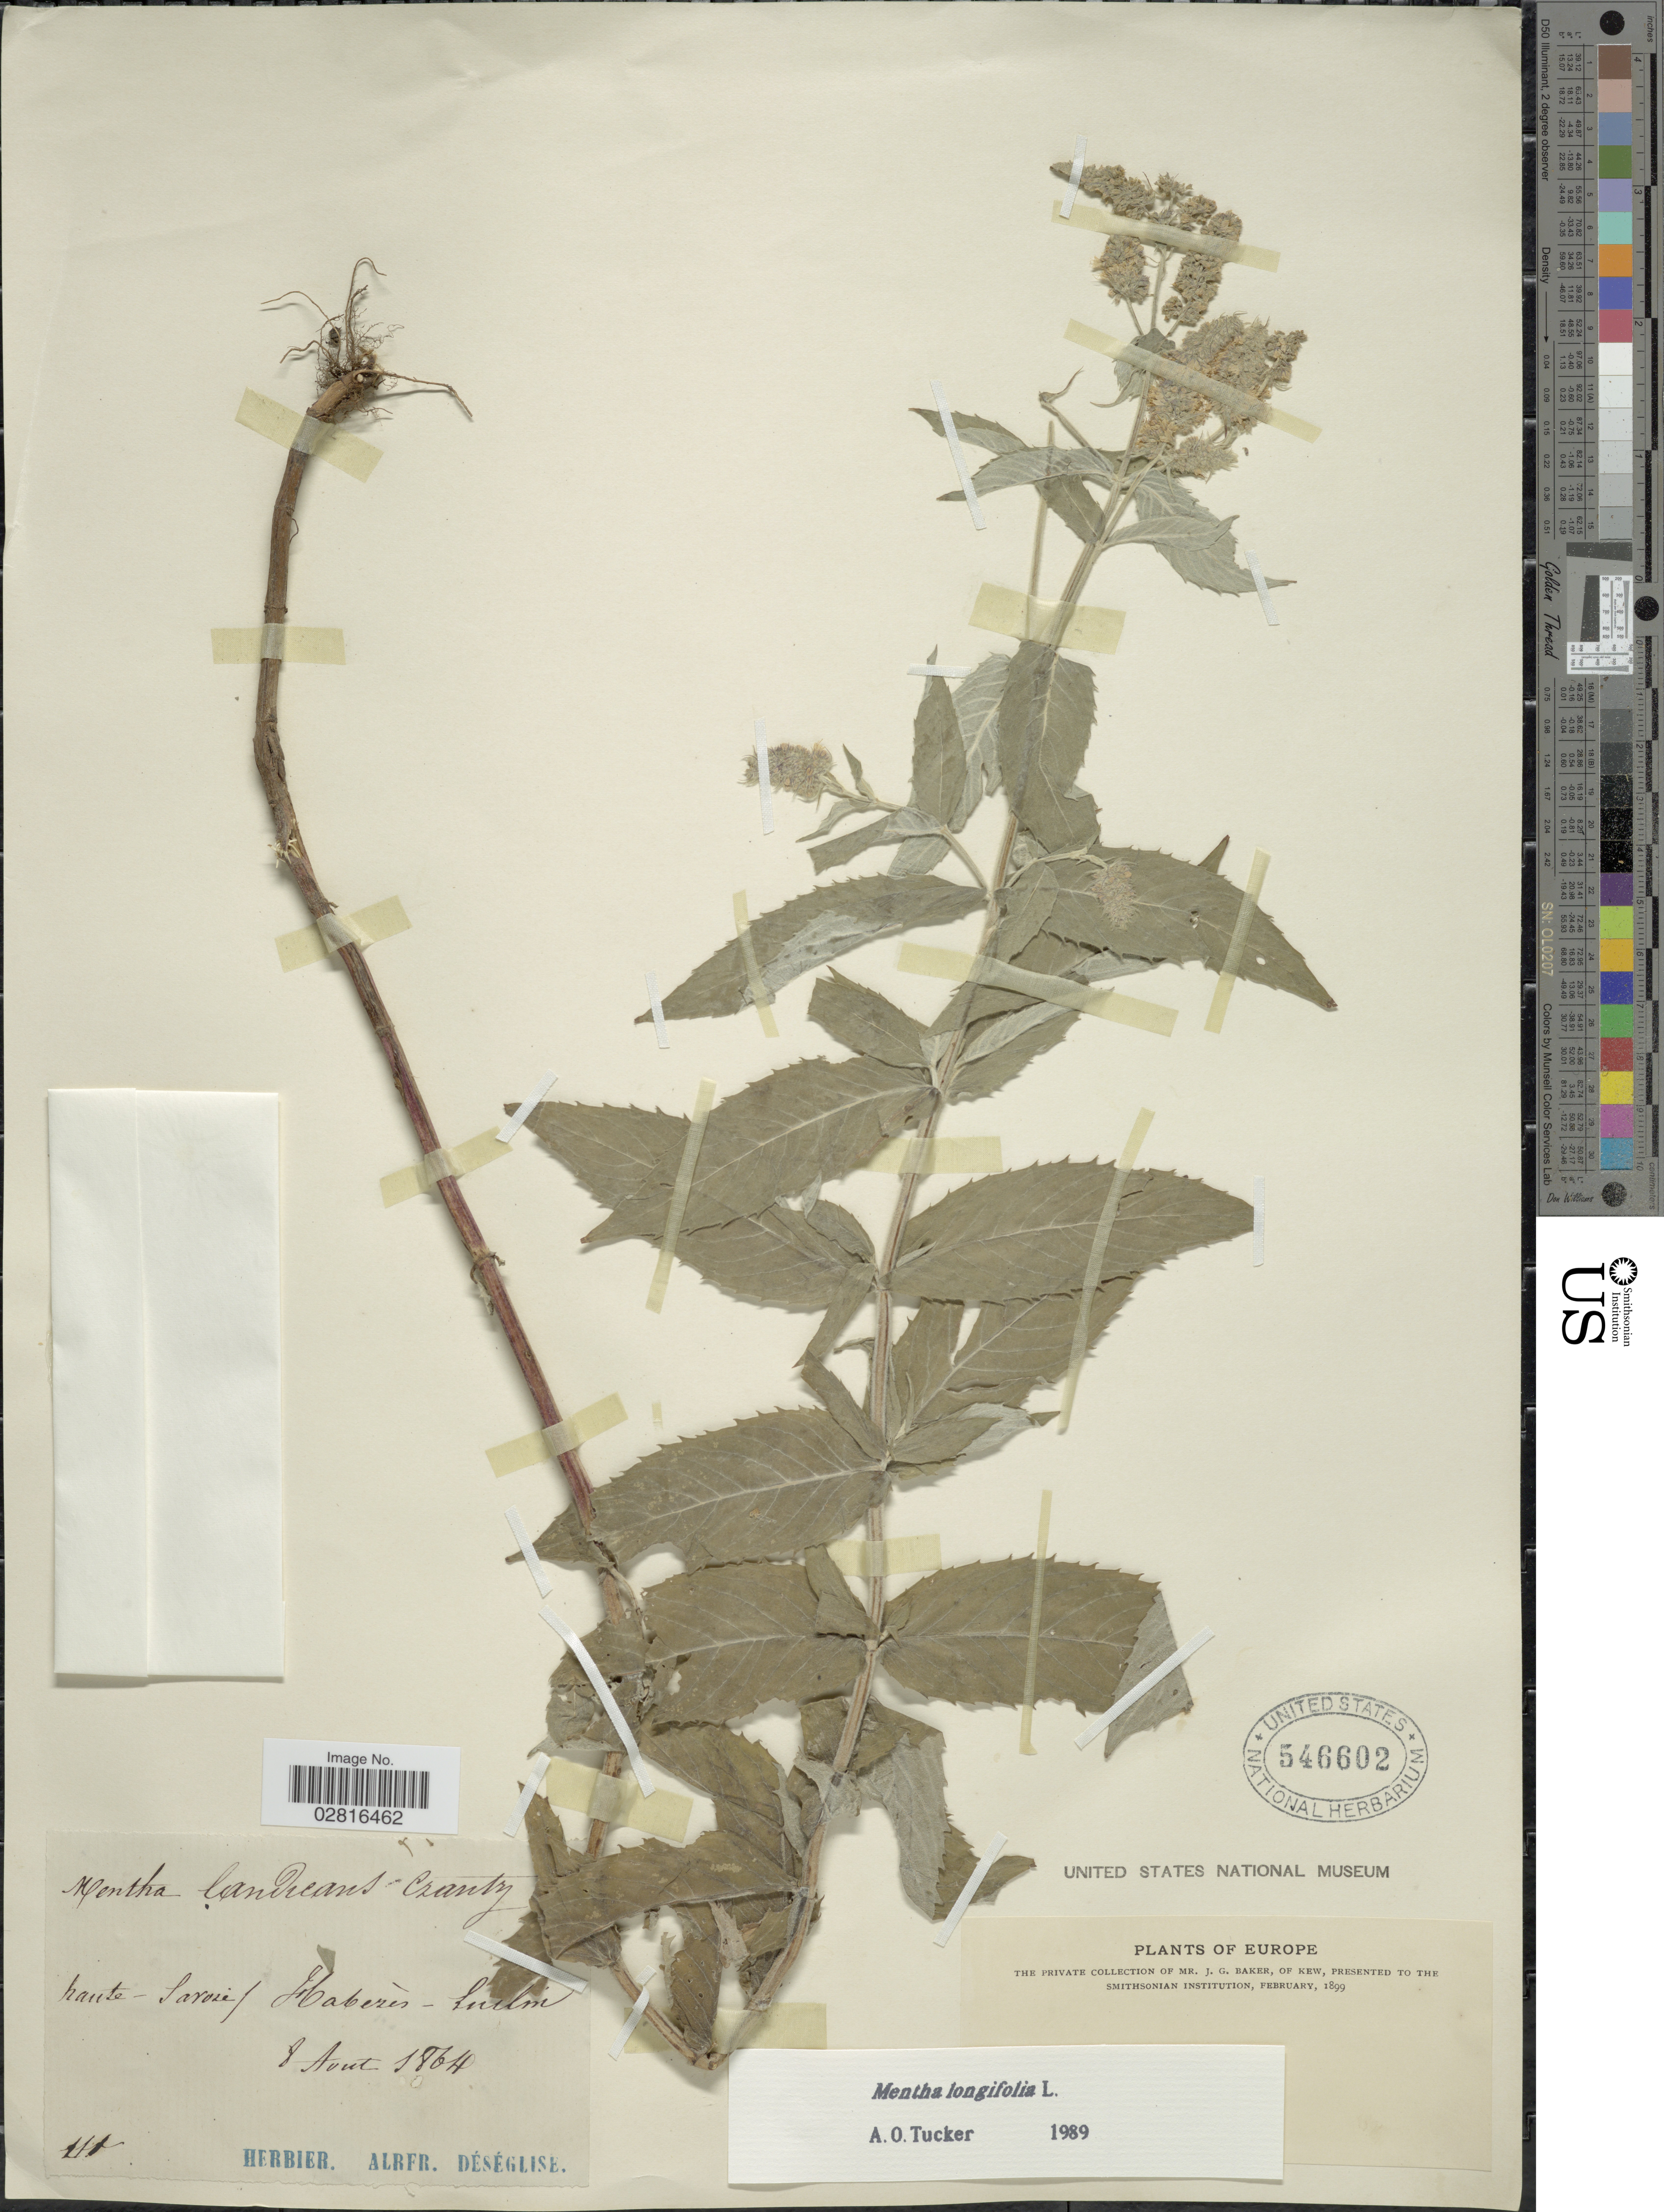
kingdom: Plantae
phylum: Tracheophyta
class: Magnoliopsida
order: Lamiales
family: Lamiaceae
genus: Mentha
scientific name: Mentha longifolia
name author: (L.) L.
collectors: ex herb. A. Deseglise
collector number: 110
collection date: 1864-08-08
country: France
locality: Haute-Savoie / Haberès-ku [illegible text]lm. Europe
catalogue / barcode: US 546602